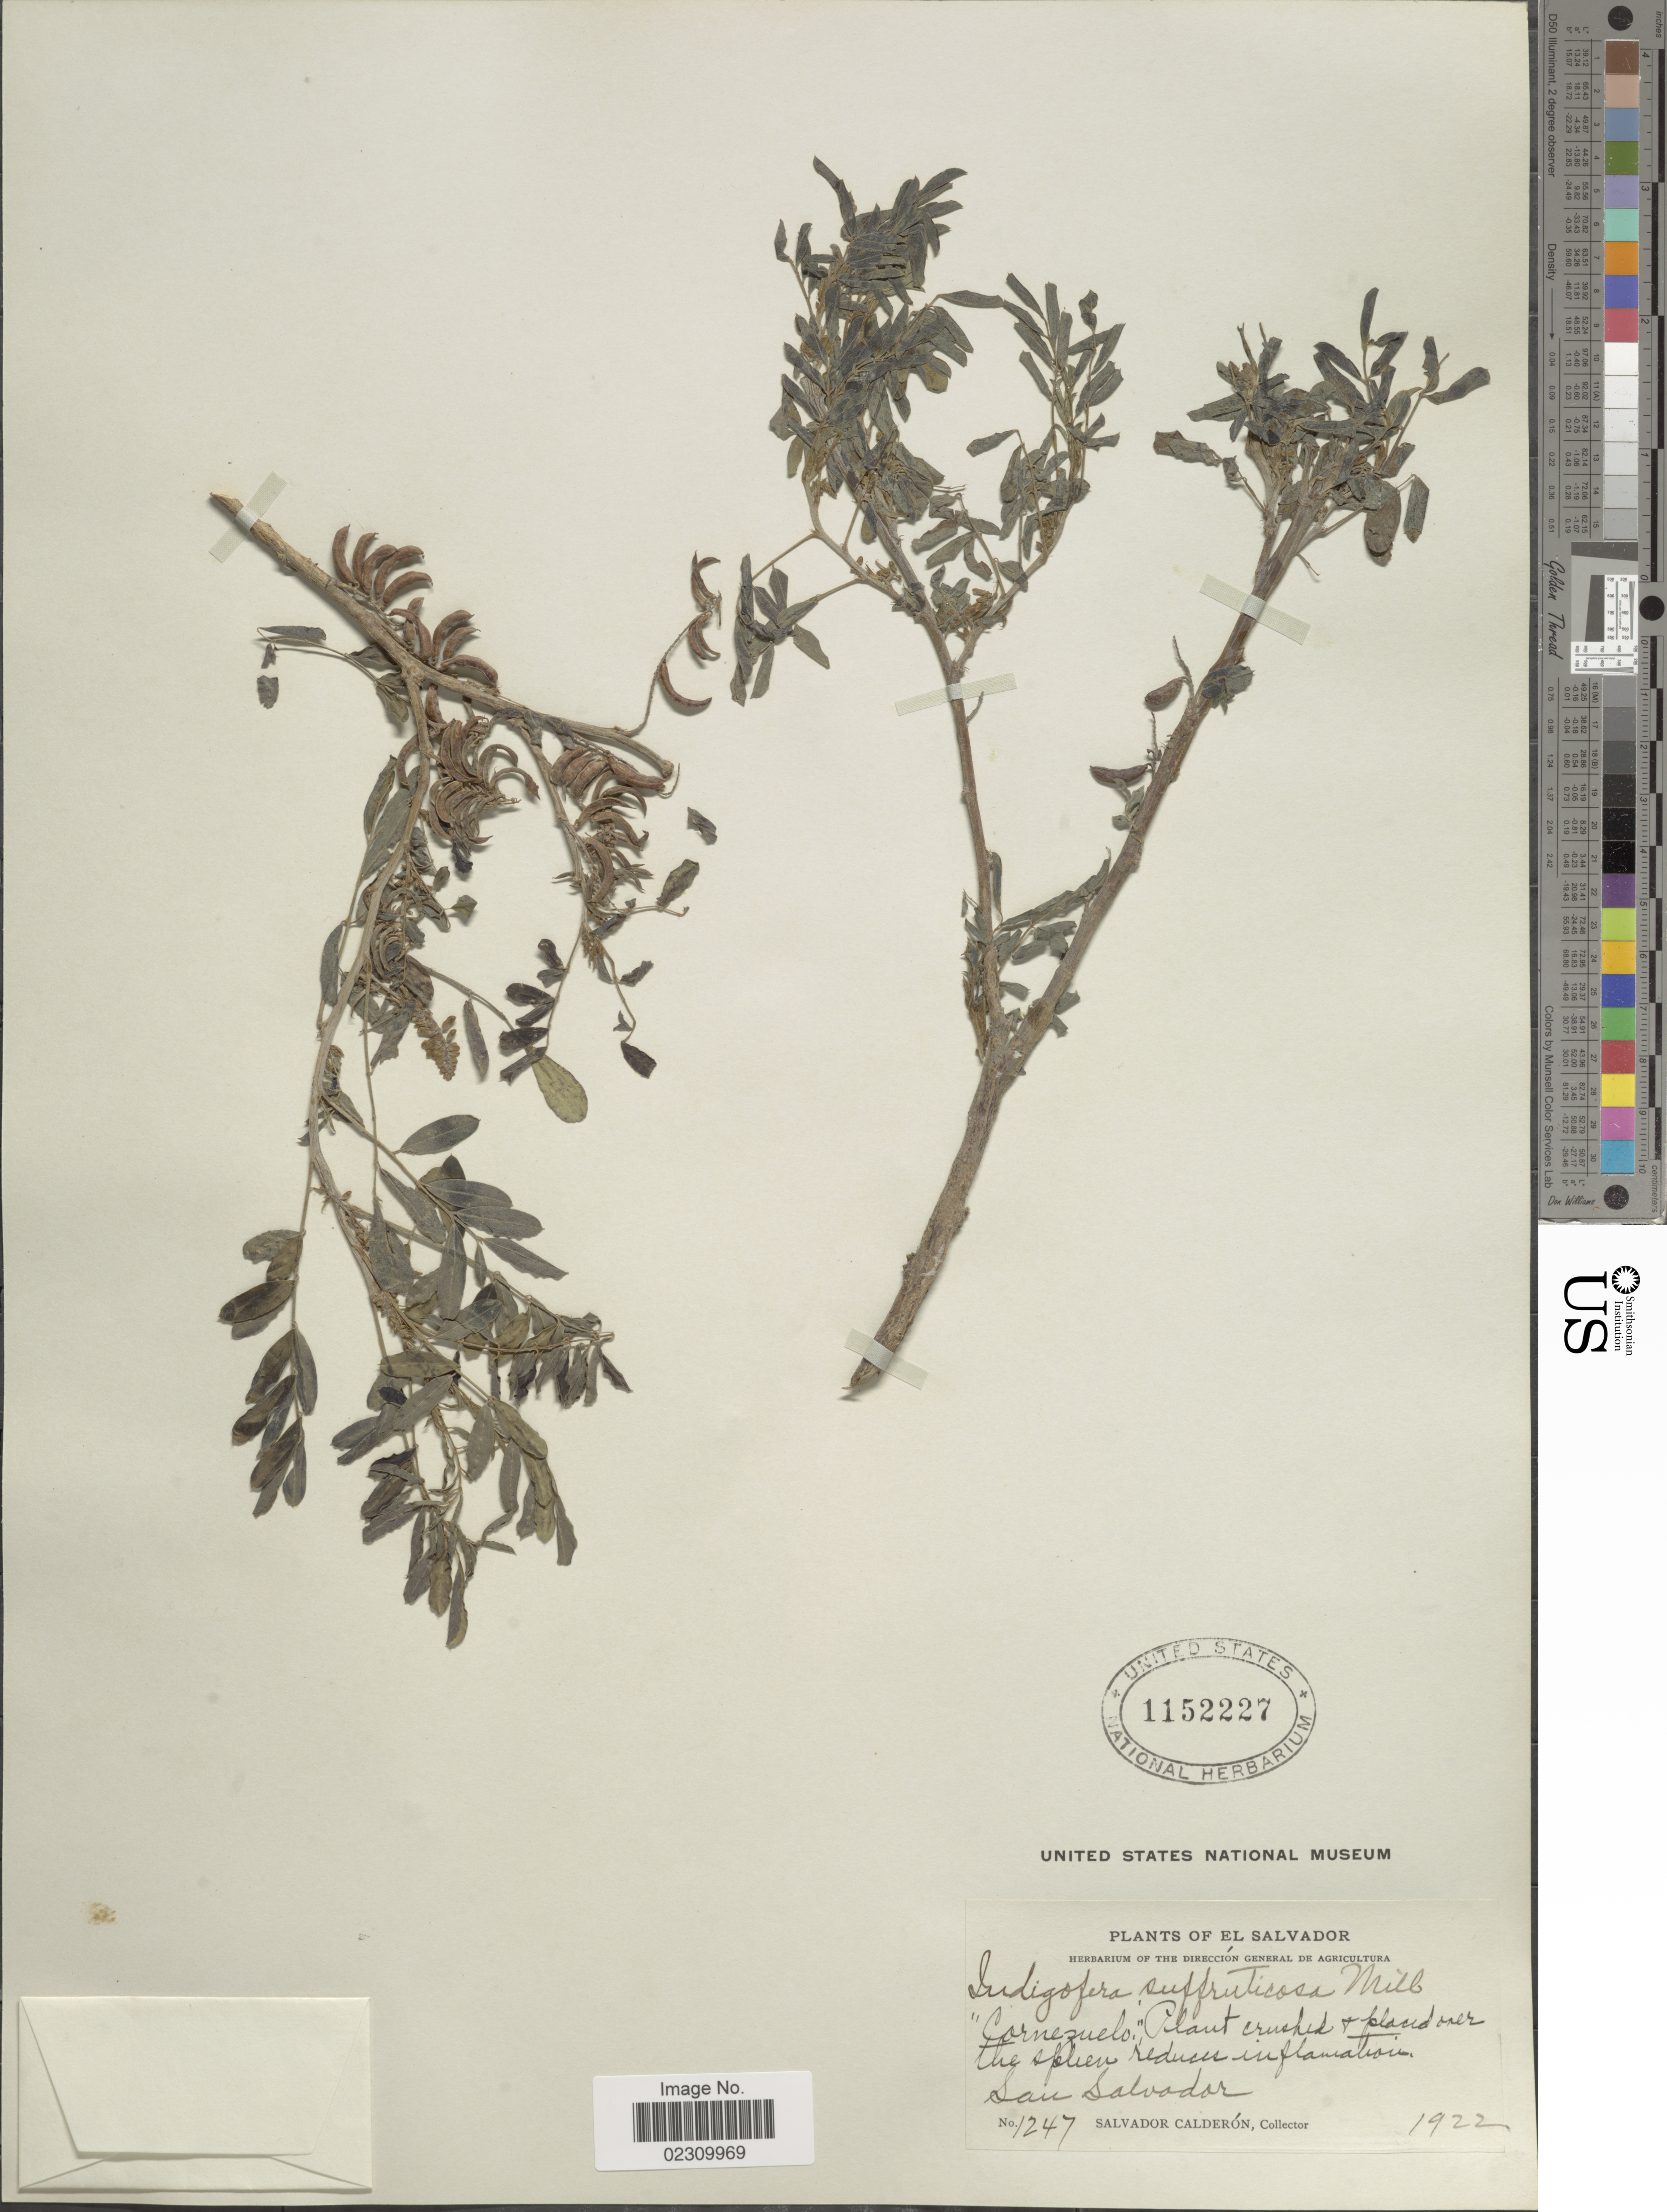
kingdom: Plantae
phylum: Tracheophyta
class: Magnoliopsida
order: Fabales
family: Fabaceae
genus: Indigofera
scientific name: Indigofera suffruticosa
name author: Mill.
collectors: S. Calderón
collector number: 1247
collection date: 1922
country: El Salvador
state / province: San Salvador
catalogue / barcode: US 1152227